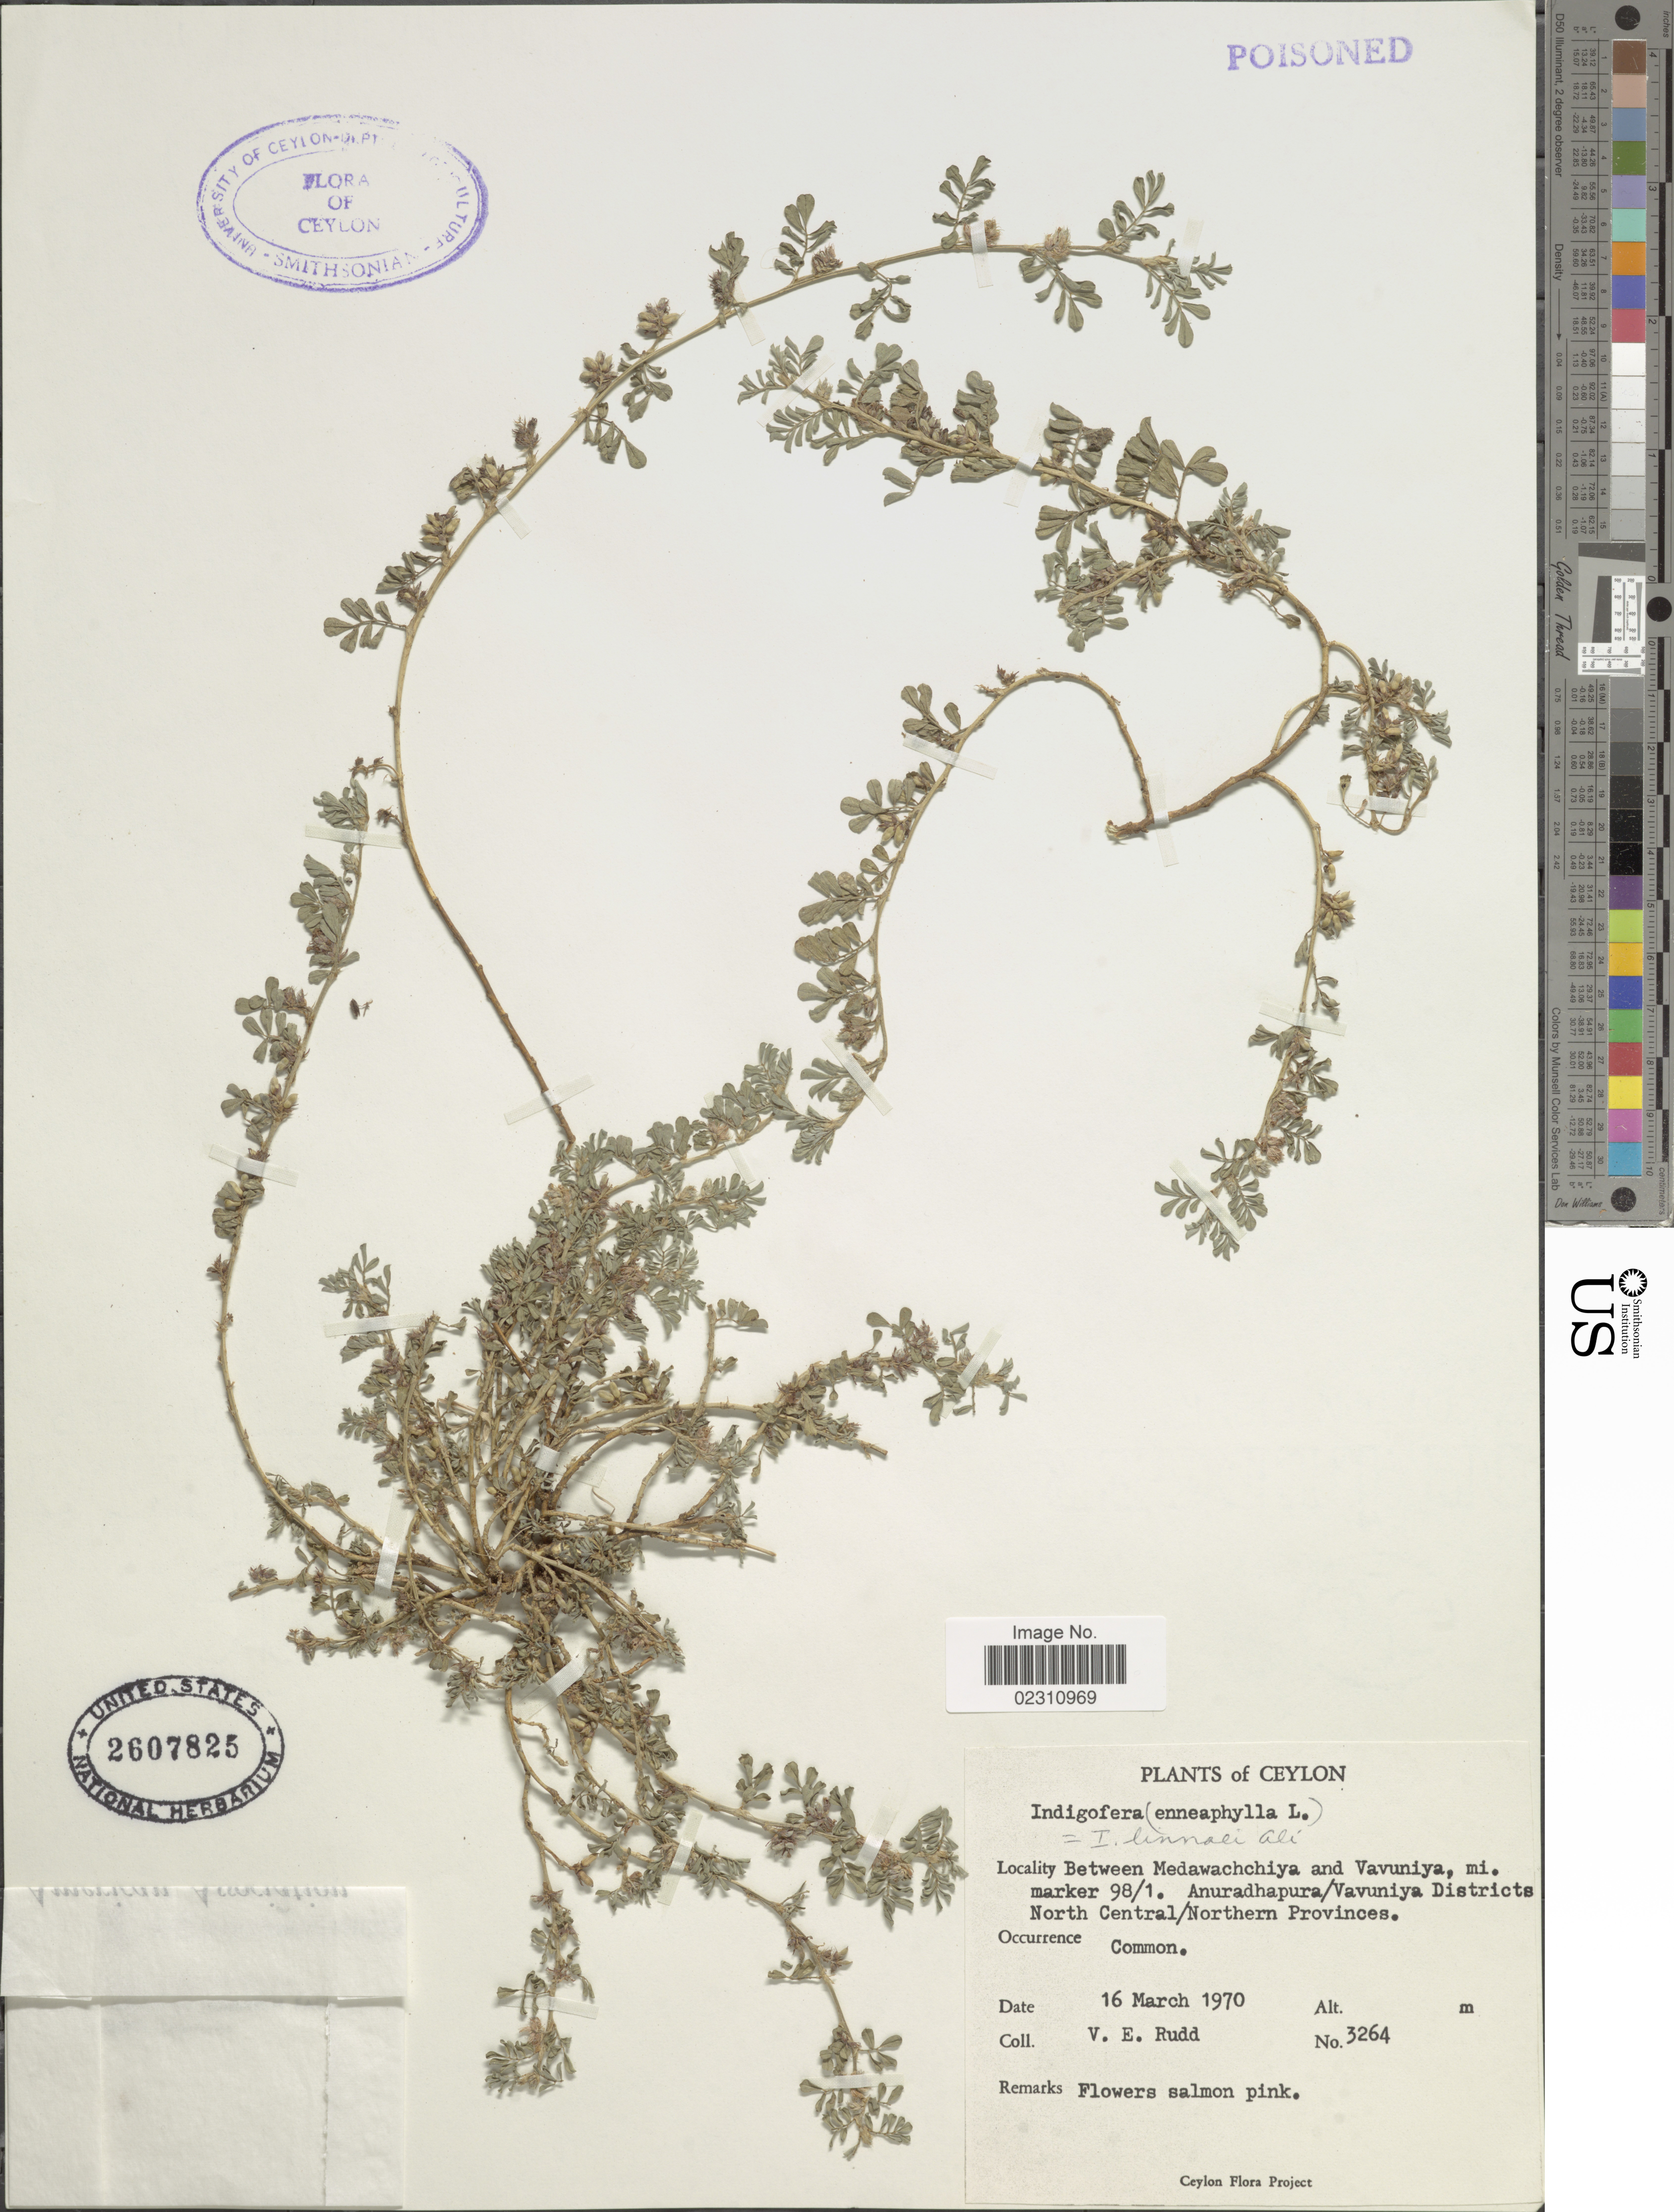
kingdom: Plantae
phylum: Tracheophyta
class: Magnoliopsida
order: Fabales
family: Fabaceae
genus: Indigofera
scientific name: Indigofera linnaei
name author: Ali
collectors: V. E. Rudd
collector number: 3264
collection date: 1970-03-16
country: Sri Lanka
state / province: Northern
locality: Ceylon, between Medawachchiya and Vavuniya, mi. marker 98/1, Anuradhapura, Vavuniya Districts, North Central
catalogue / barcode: US 2607825